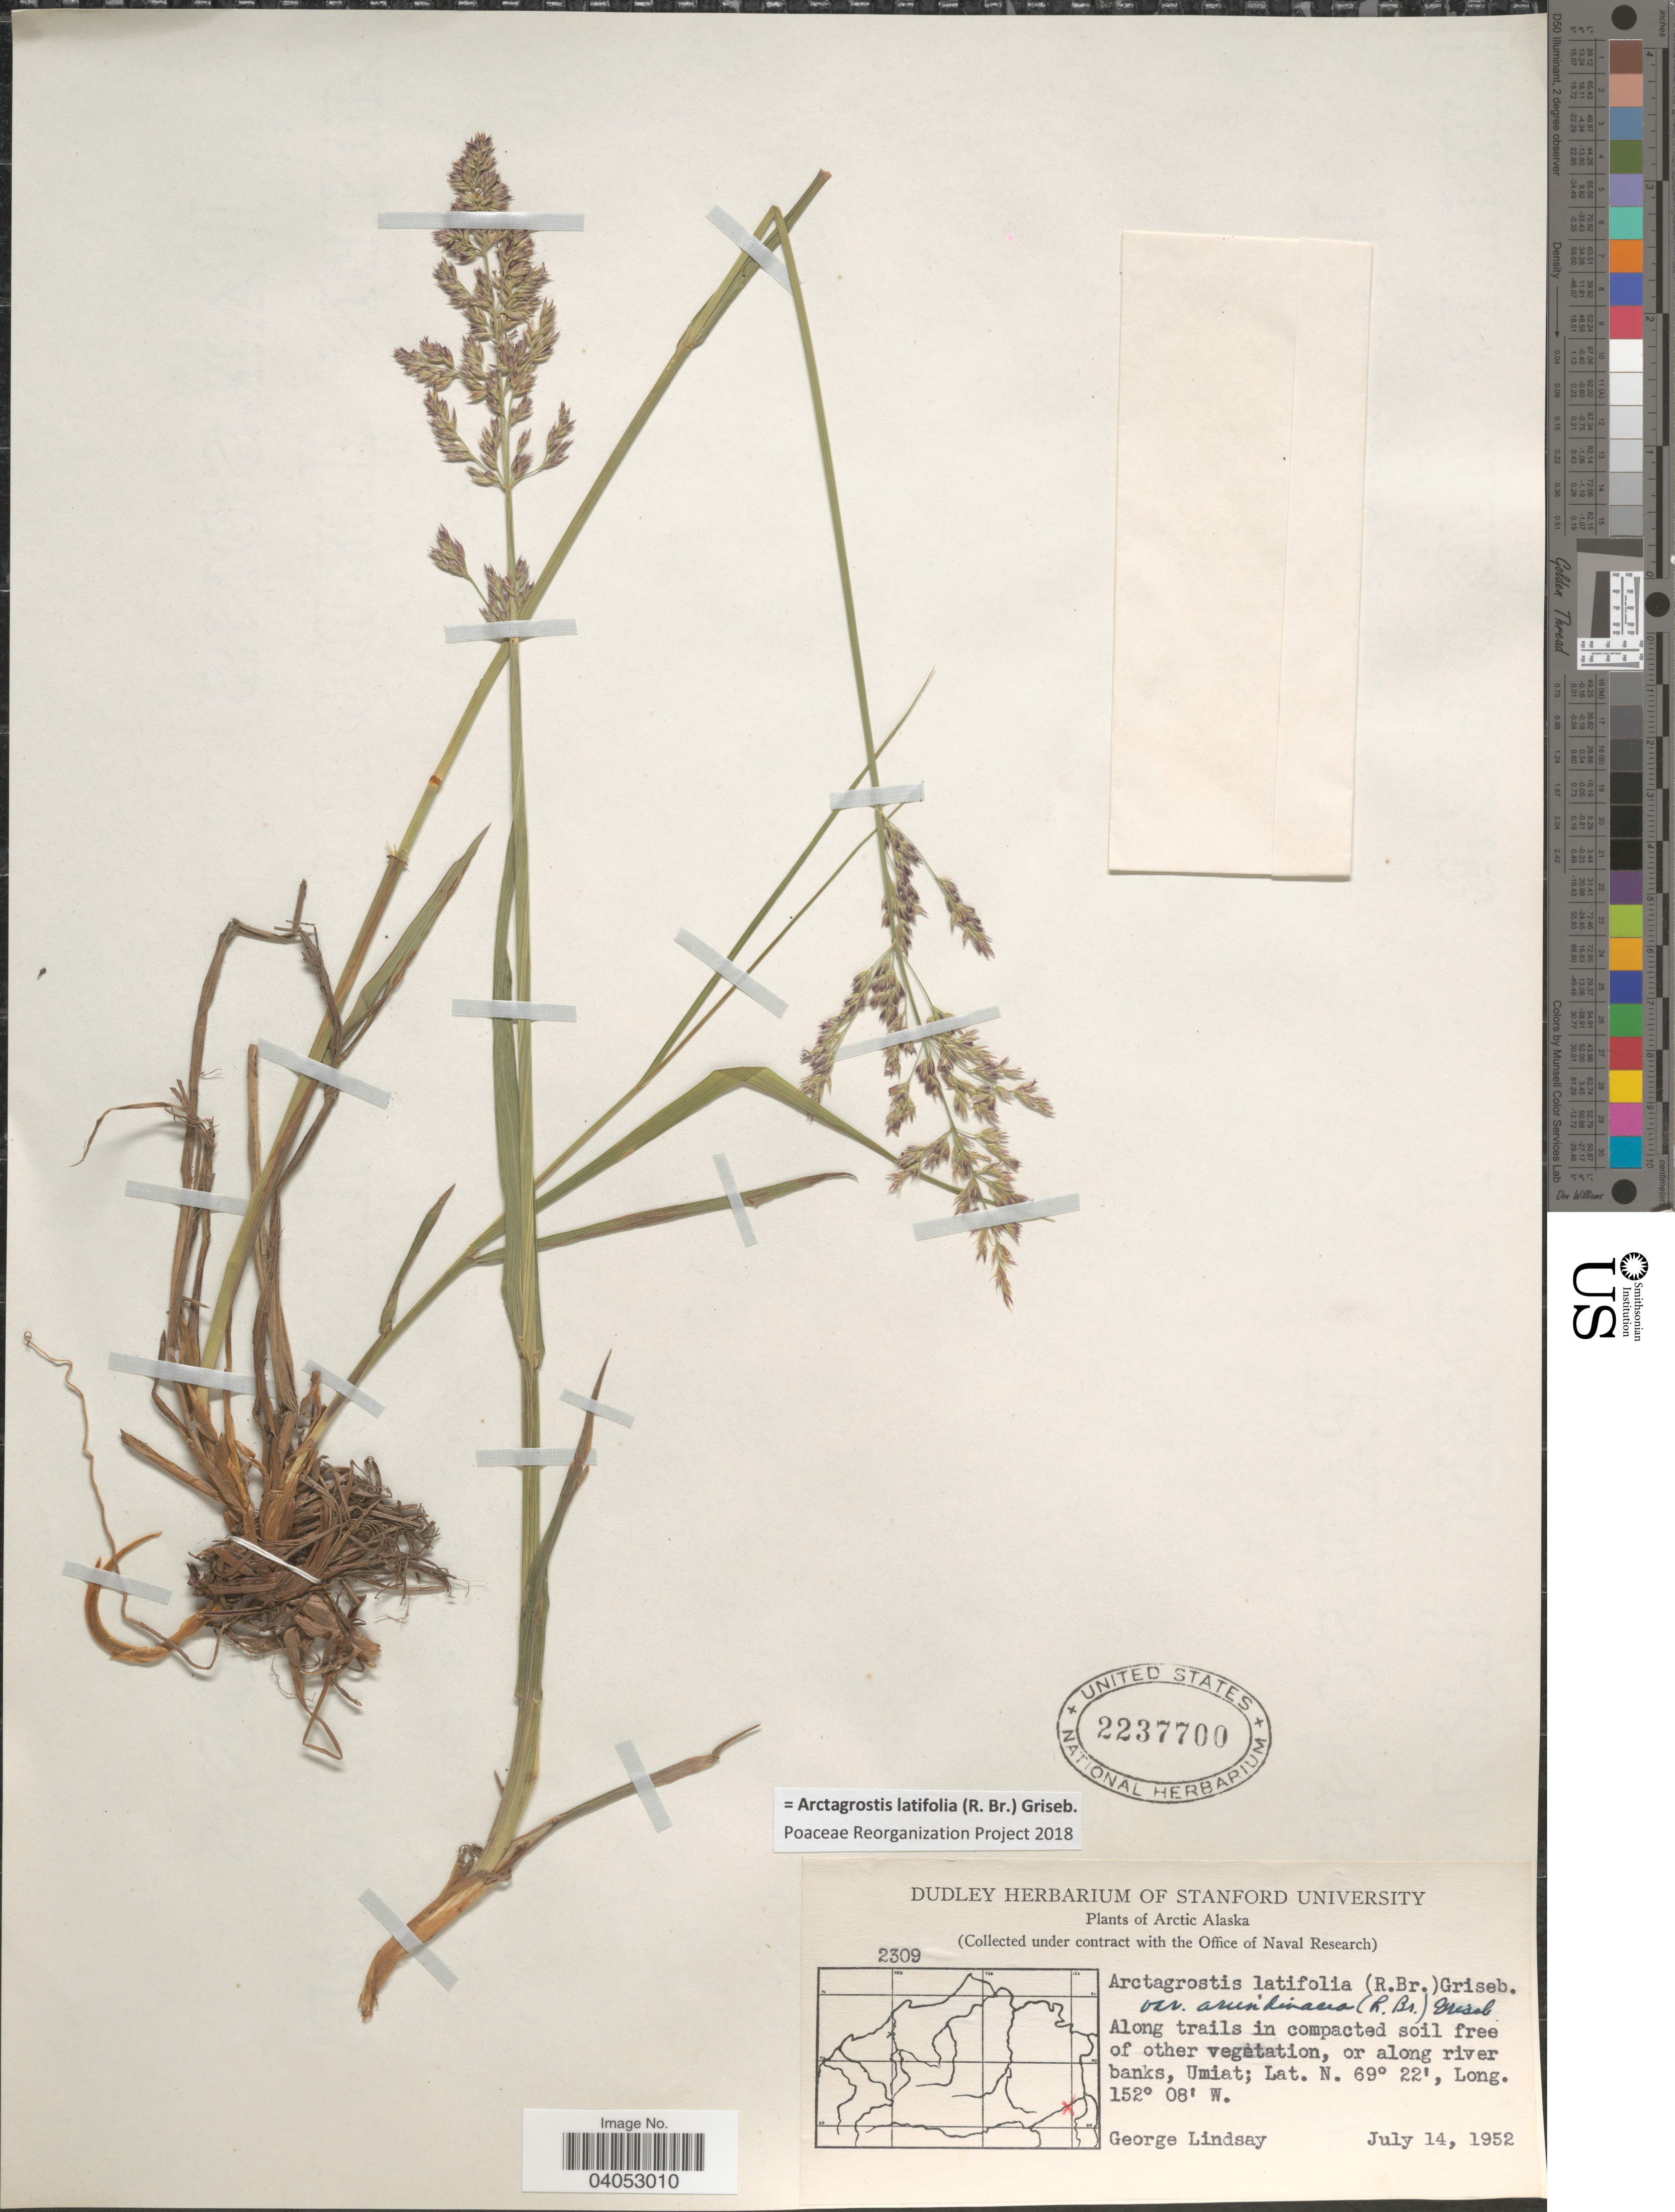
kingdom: Plantae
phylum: Tracheophyta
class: Liliopsida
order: Poales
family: Poaceae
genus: Arctagrostis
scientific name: Arctagrostis latifolia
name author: (R. Br.) Griseb.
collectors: G. Lindsay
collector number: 2309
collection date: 1952-07-14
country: United States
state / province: Alaska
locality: Arctic Alaska. Umiat.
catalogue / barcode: US 2237700